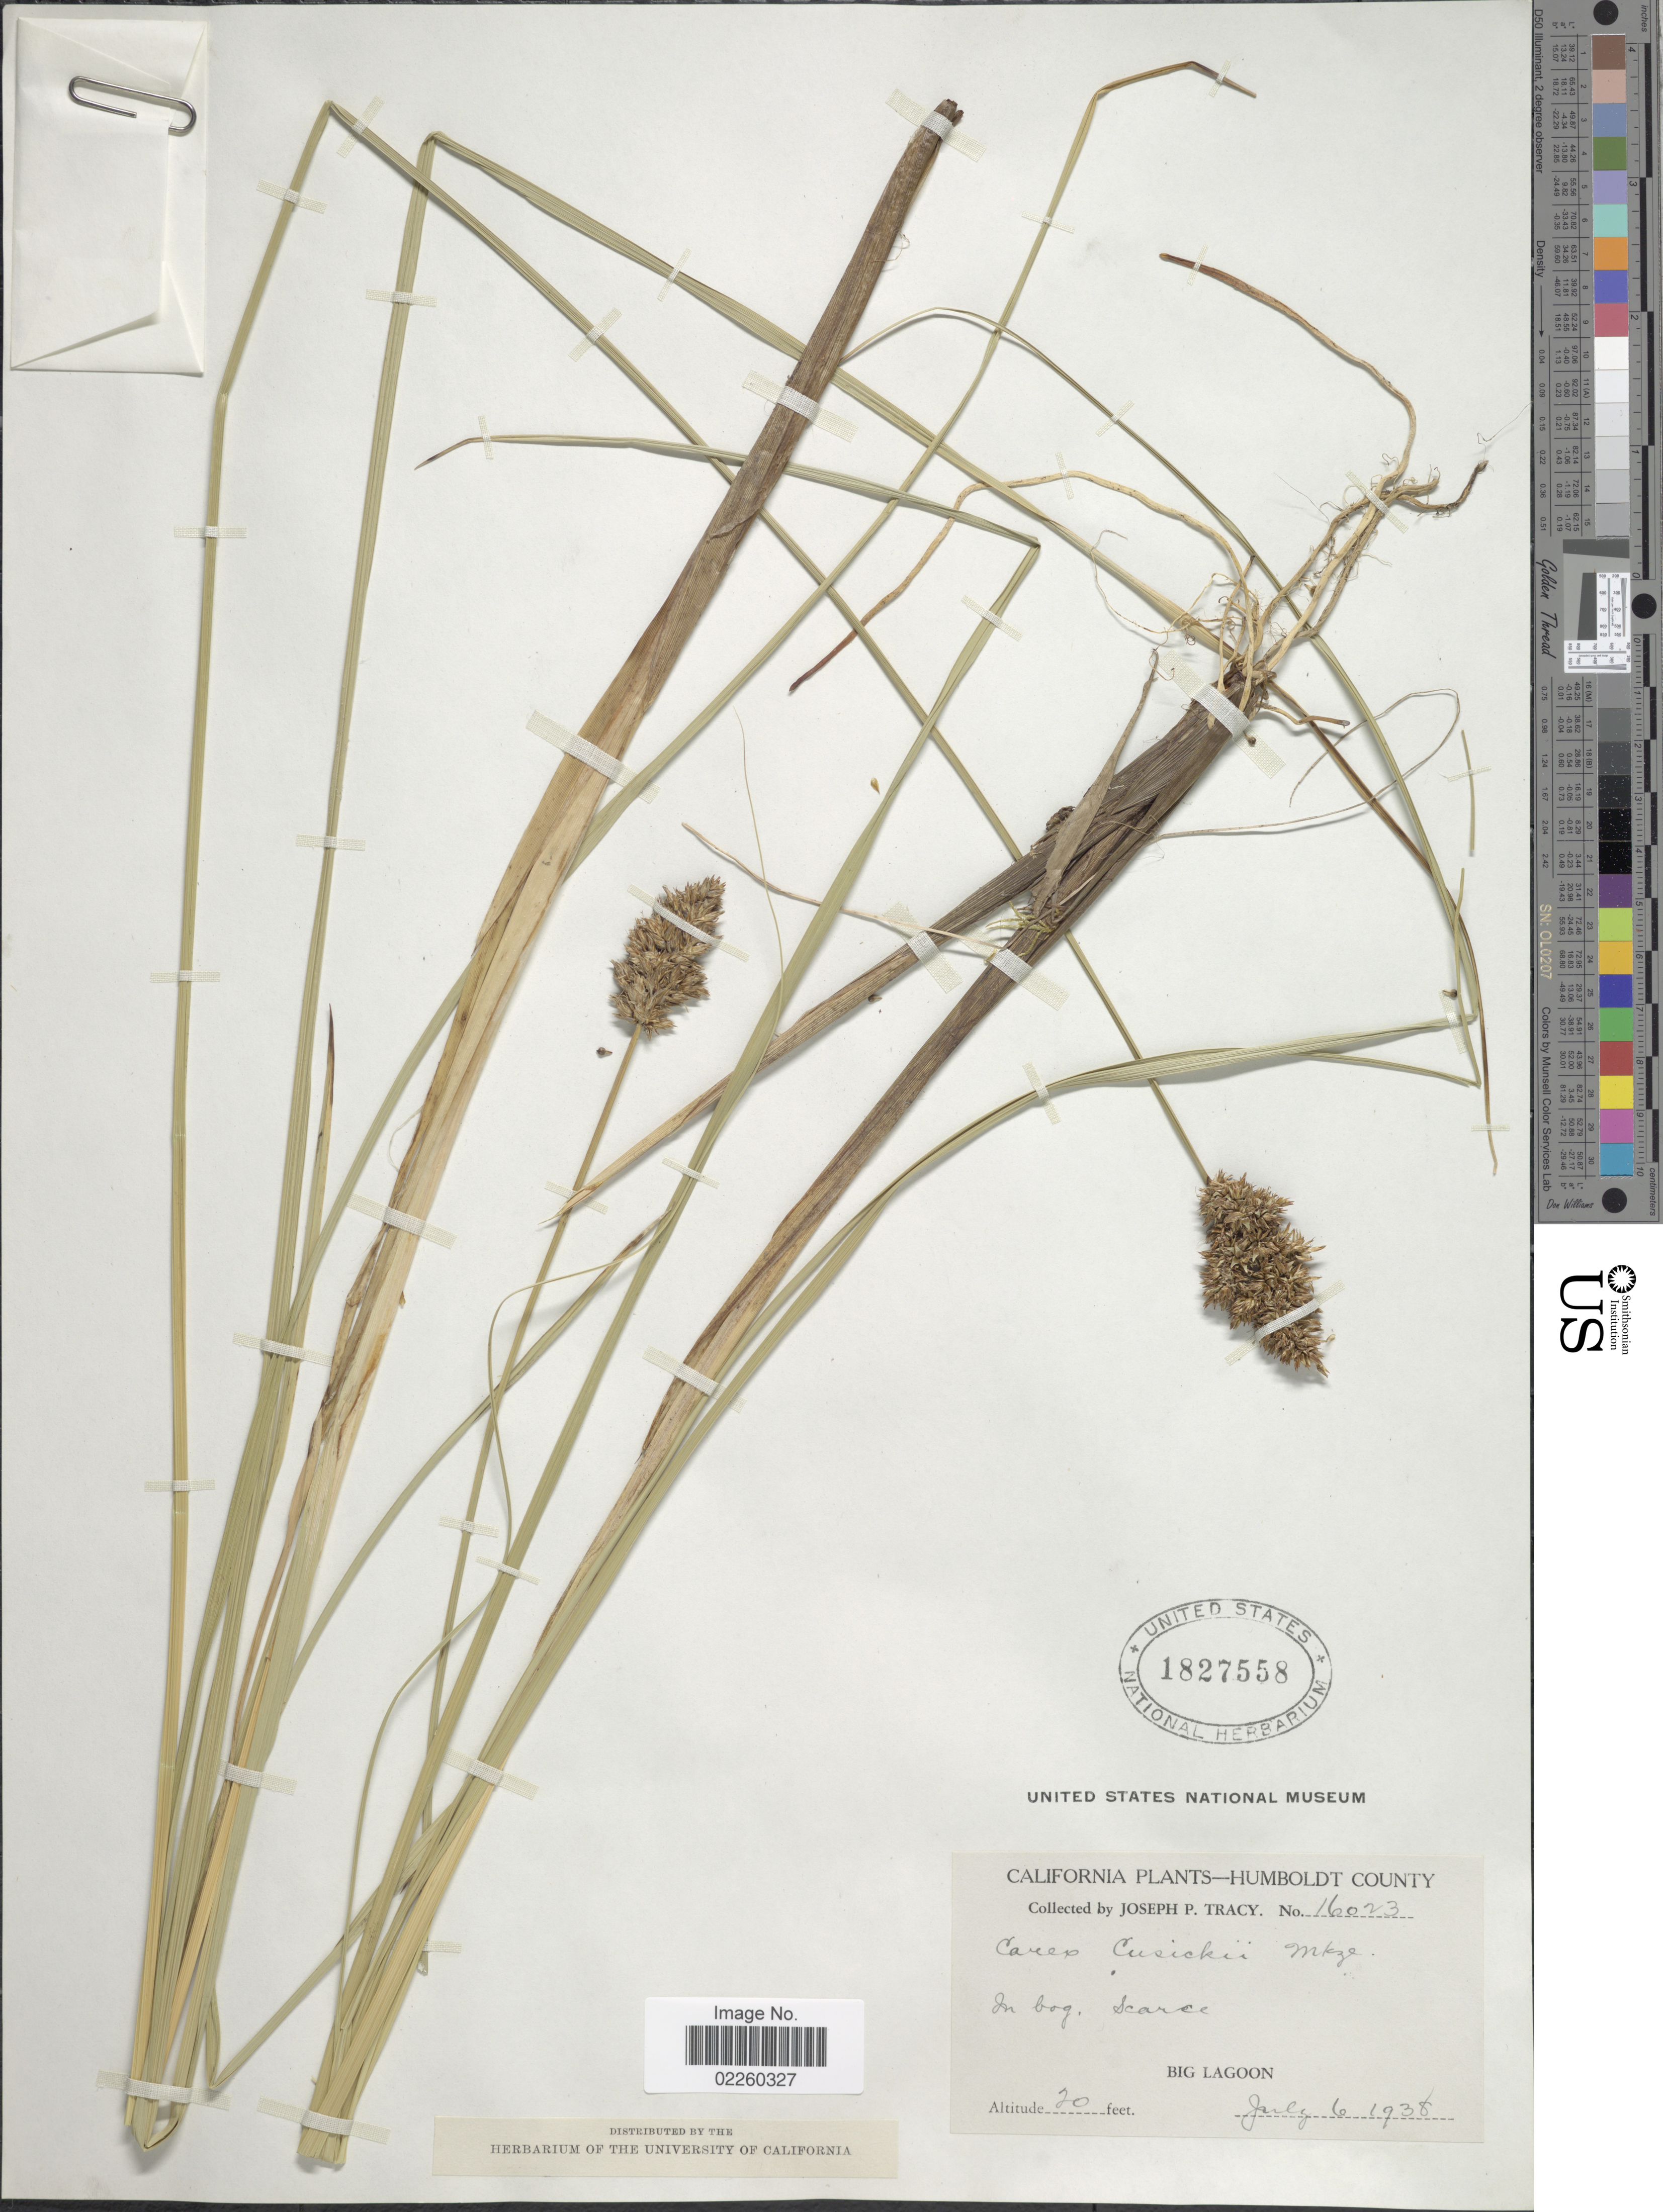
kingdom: Plantae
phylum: Tracheophyta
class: Liliopsida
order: Poales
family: Cyperaceae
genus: Carex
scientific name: Carex cusickii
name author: Mack.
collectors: J. Tracy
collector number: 16023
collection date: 1938-07-06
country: United States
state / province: California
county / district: Humboldt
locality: Humboldt County, Big Lagoon.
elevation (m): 6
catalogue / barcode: US 1827558